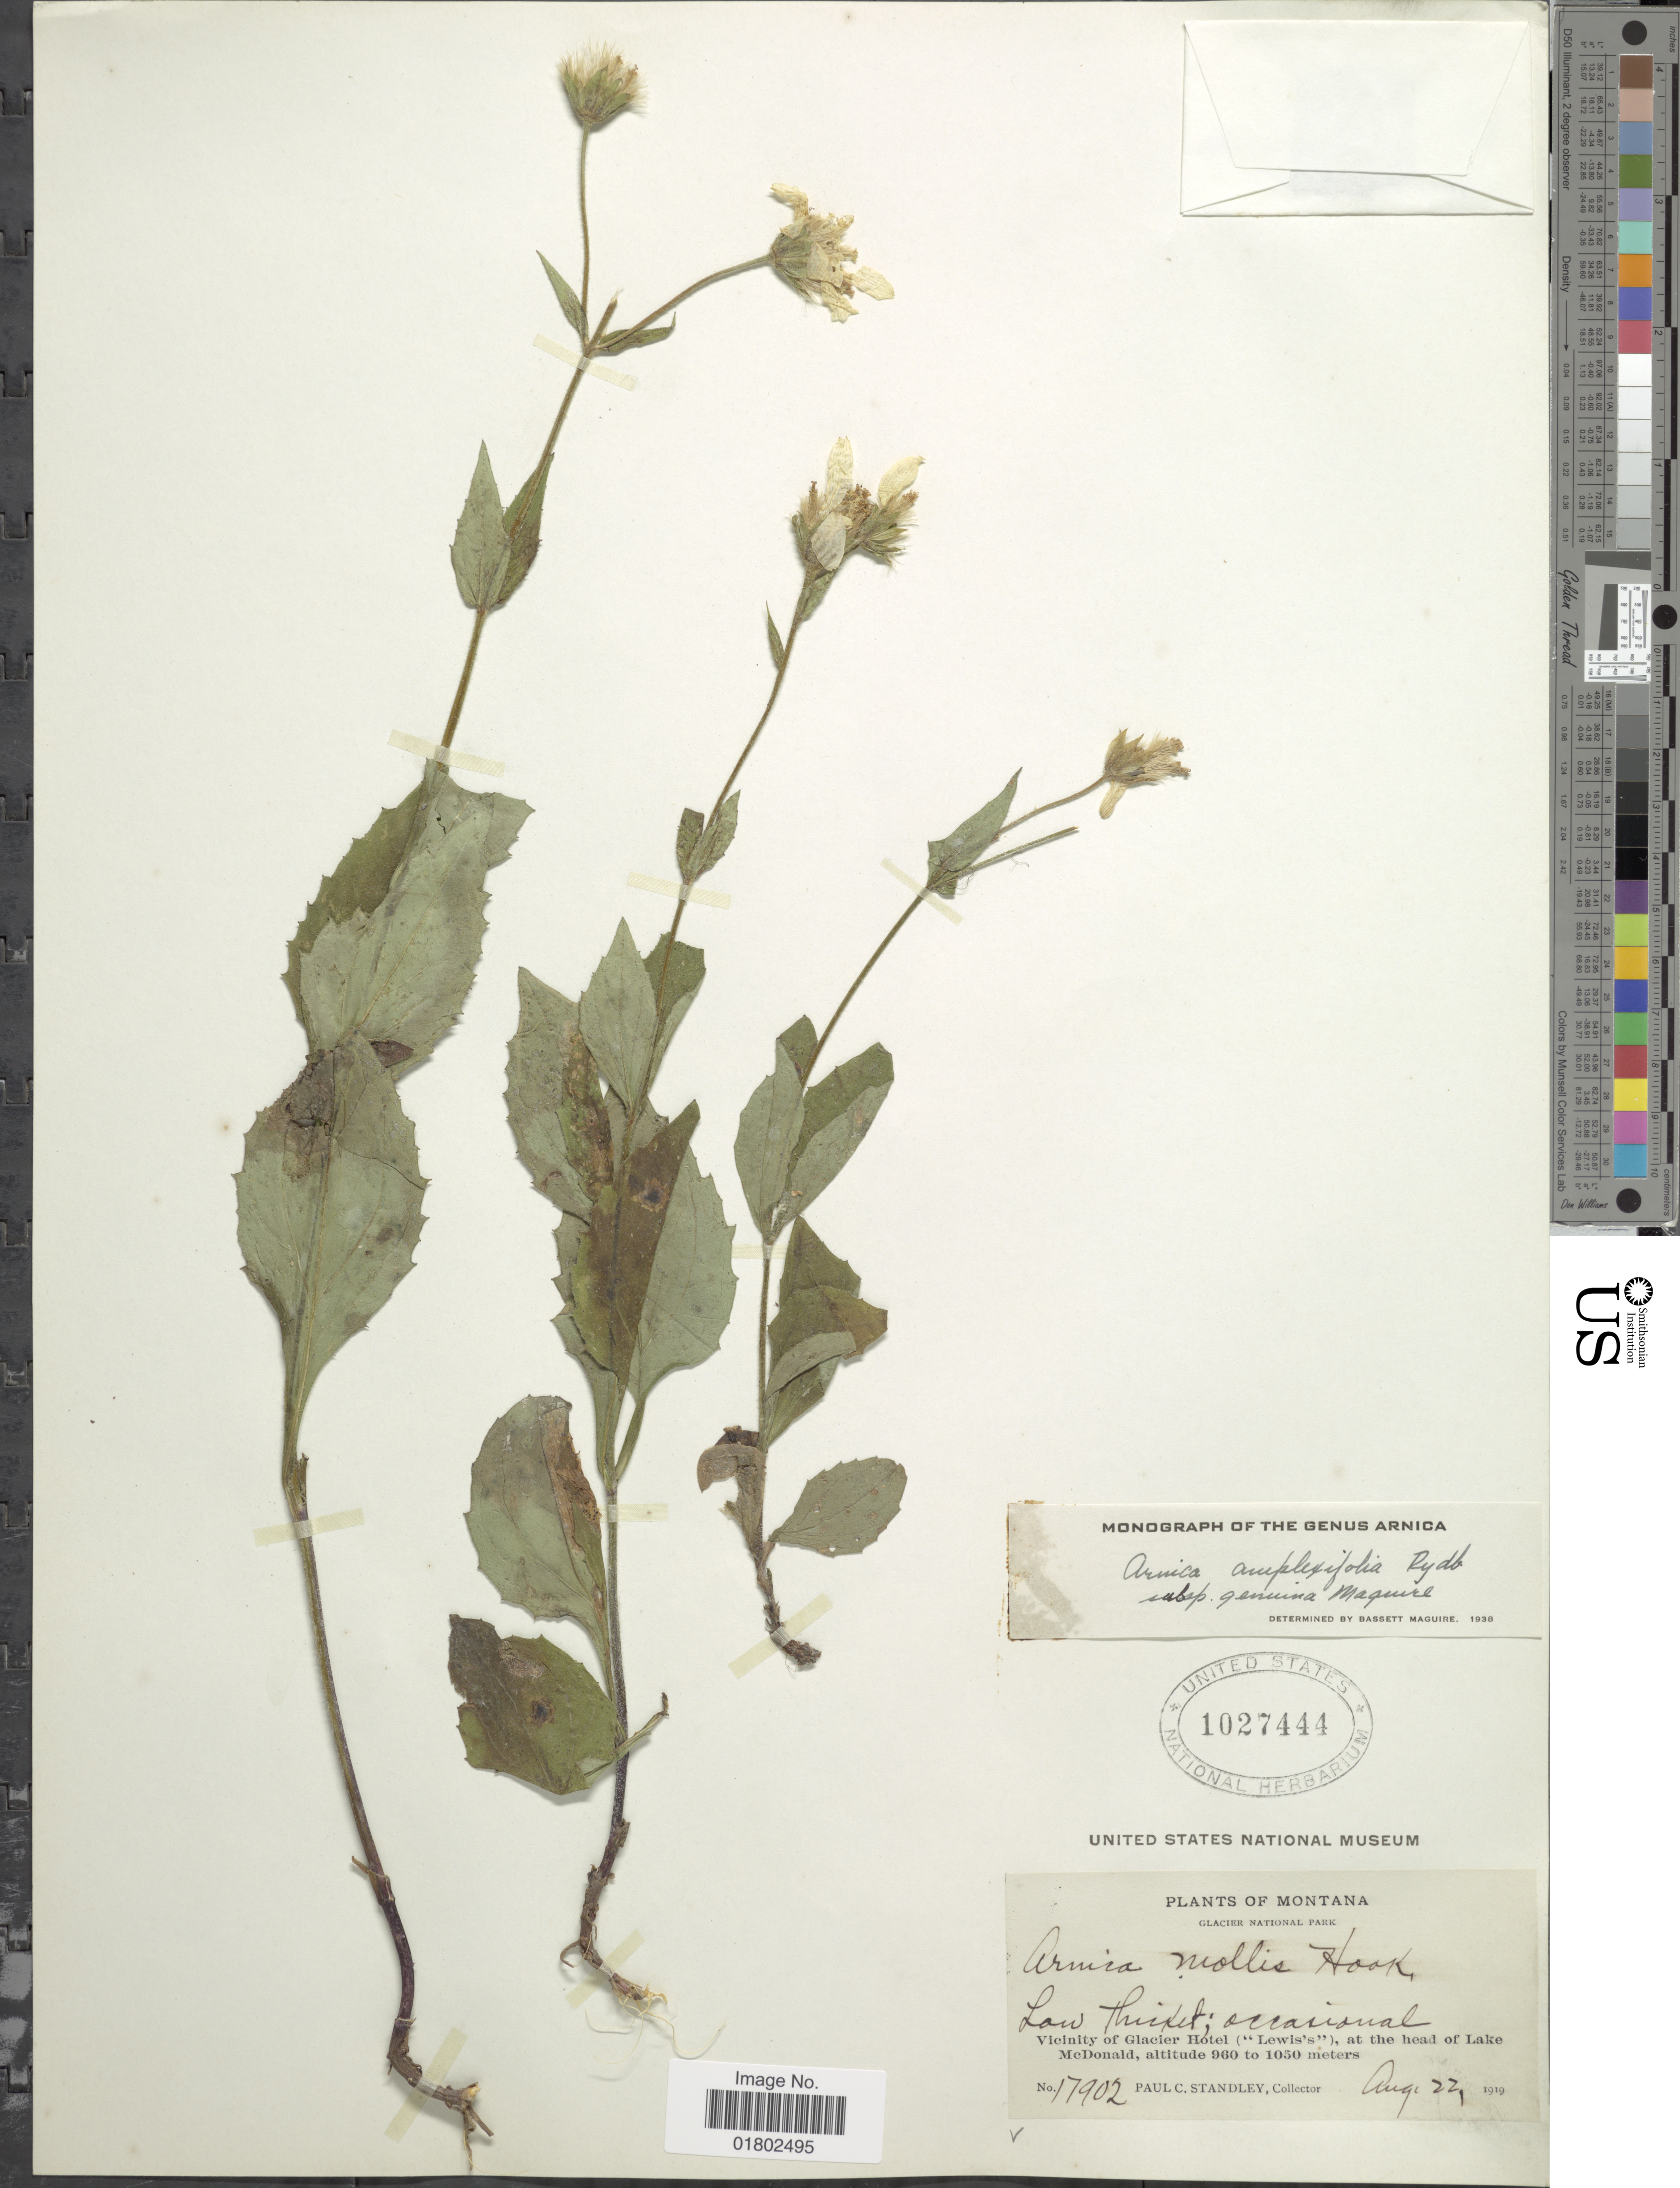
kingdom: Plantae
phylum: Tracheophyta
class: Magnoliopsida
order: Asterales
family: Asteraceae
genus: Arnica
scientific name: Arnica amplexifolia subsp. genuina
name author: Maguire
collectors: P. C. Standley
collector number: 17902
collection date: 1919-08-22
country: United States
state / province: Montana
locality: Vicinity of Glacier Hotel ("Lewis's"), at the head of Lake McDonald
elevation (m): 960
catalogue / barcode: US 1027444